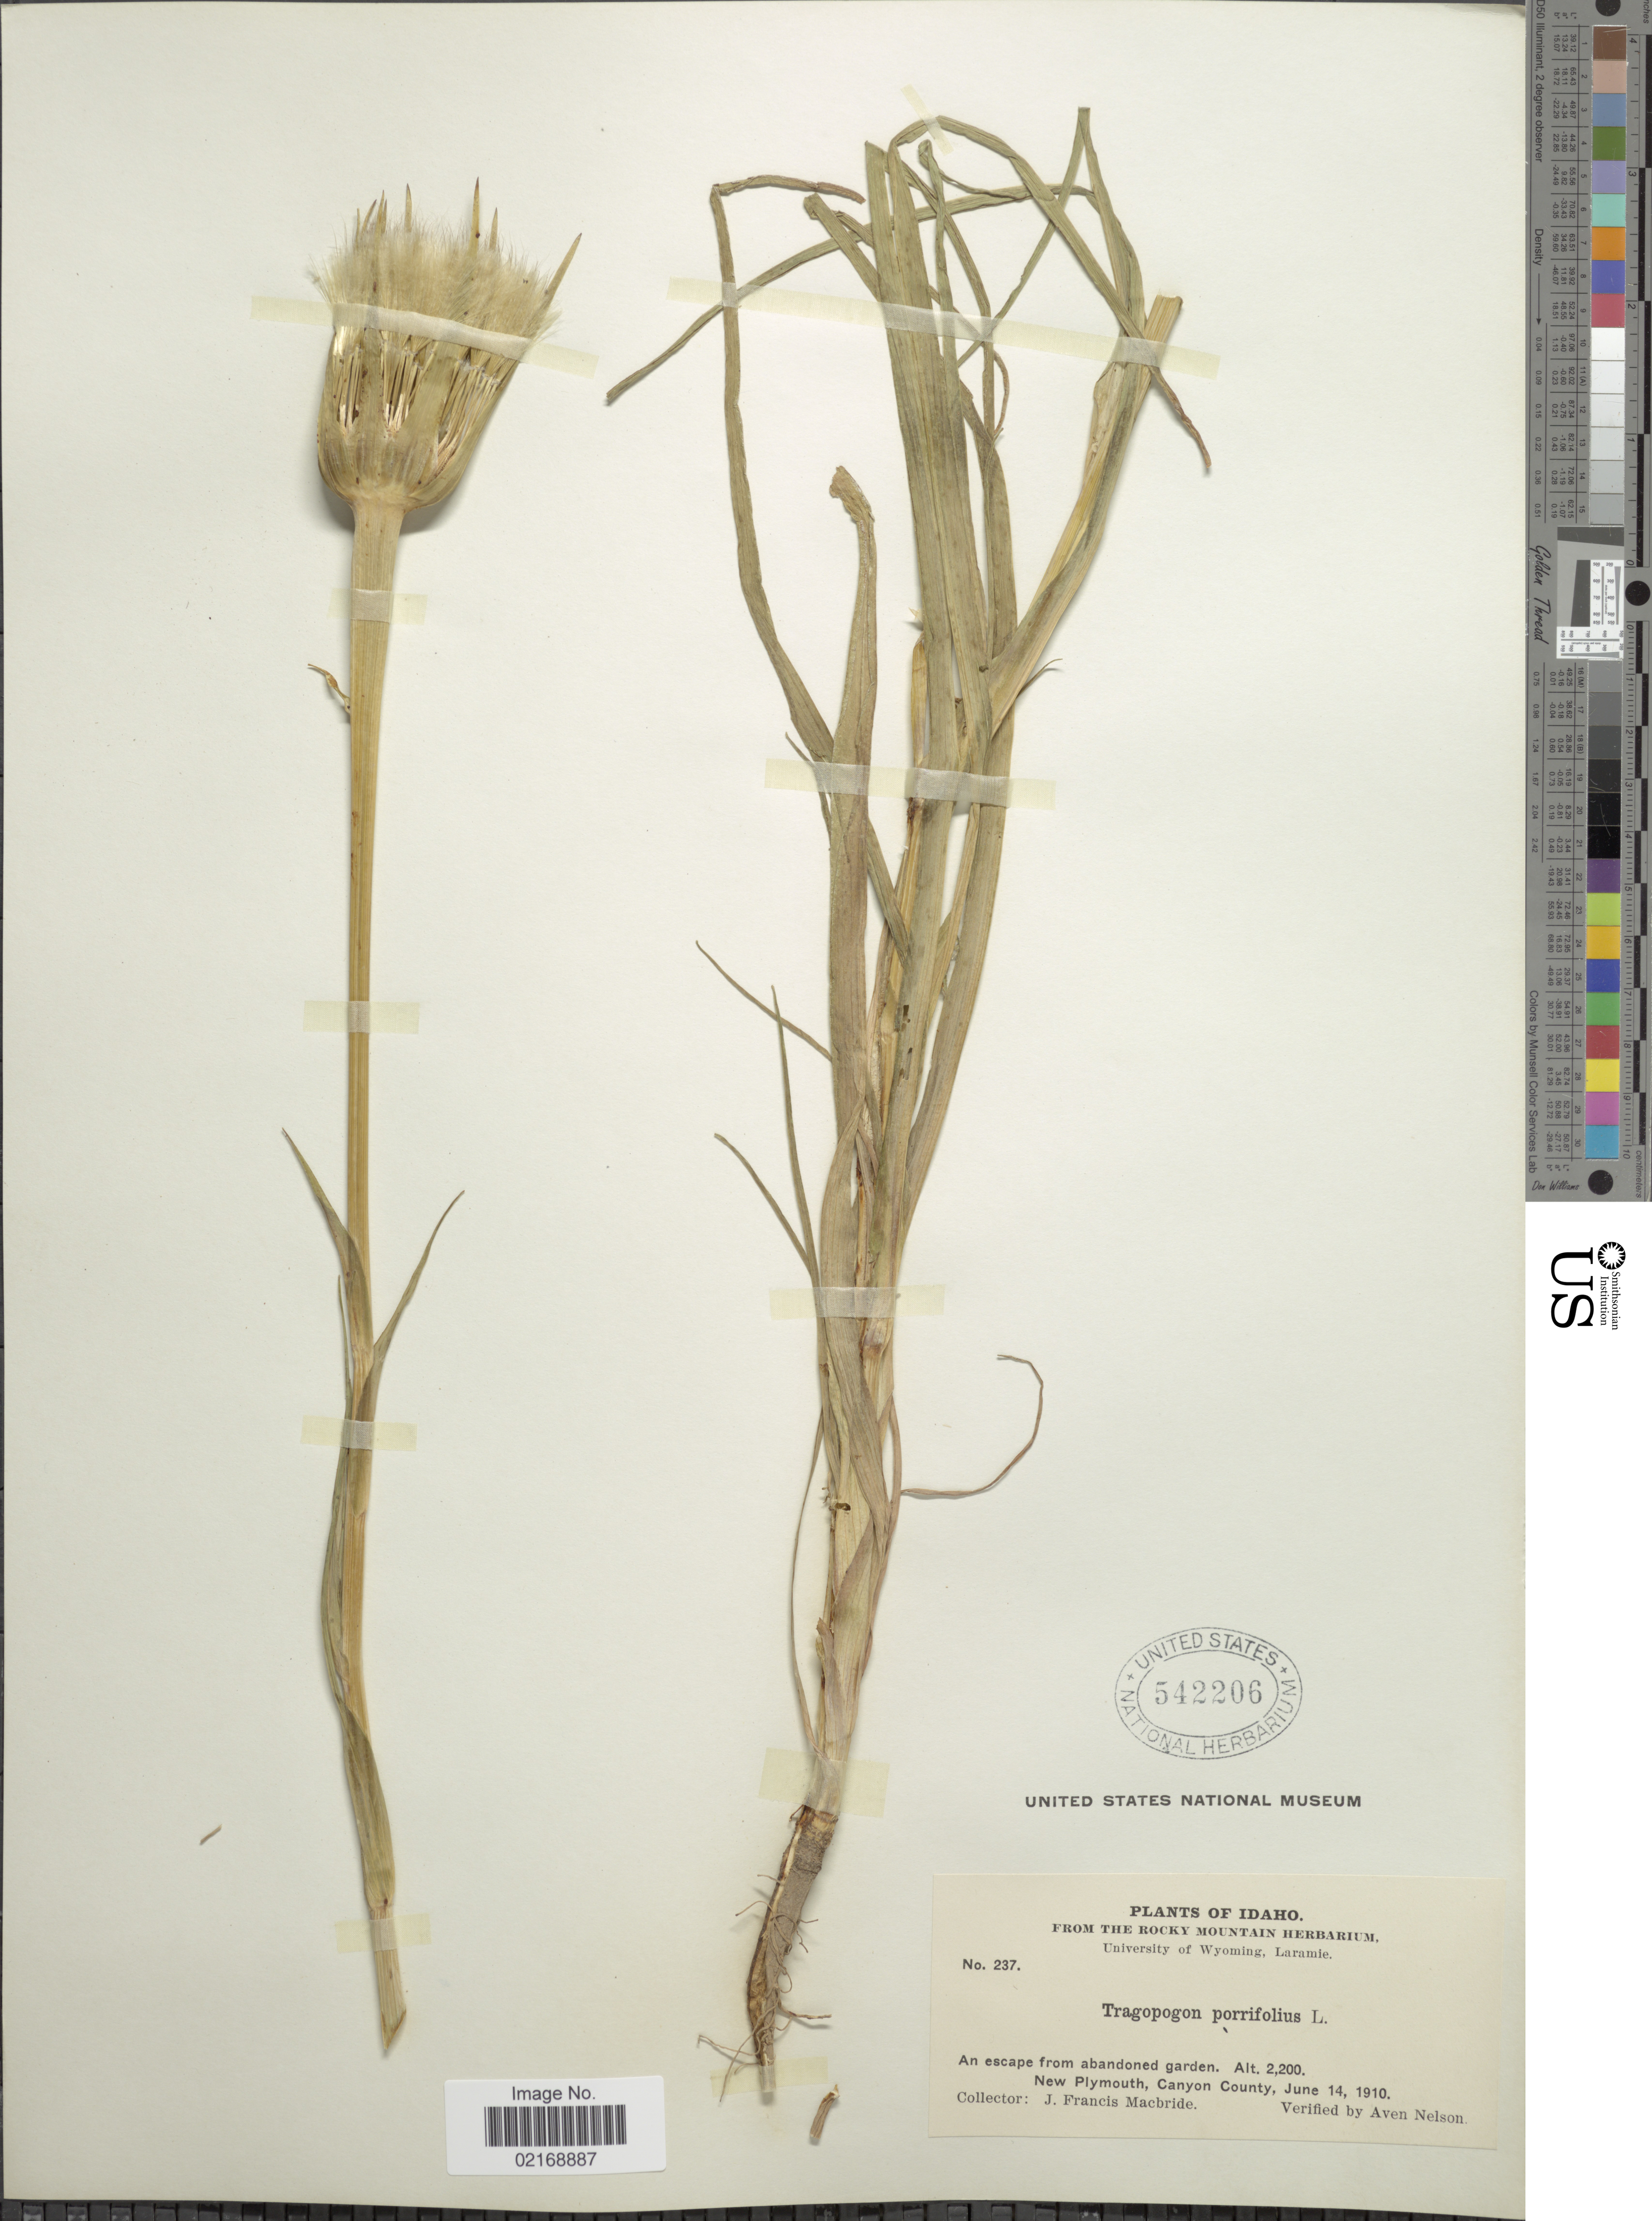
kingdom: Plantae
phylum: Tracheophyta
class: Magnoliopsida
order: Asterales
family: Asteraceae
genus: Tragopogon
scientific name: Tragopogon porrifolius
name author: L.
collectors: J. F. Macbride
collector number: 237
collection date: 1910-06-14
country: United States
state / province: Idaho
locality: New Plymouth, Canyon County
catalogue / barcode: US 542206